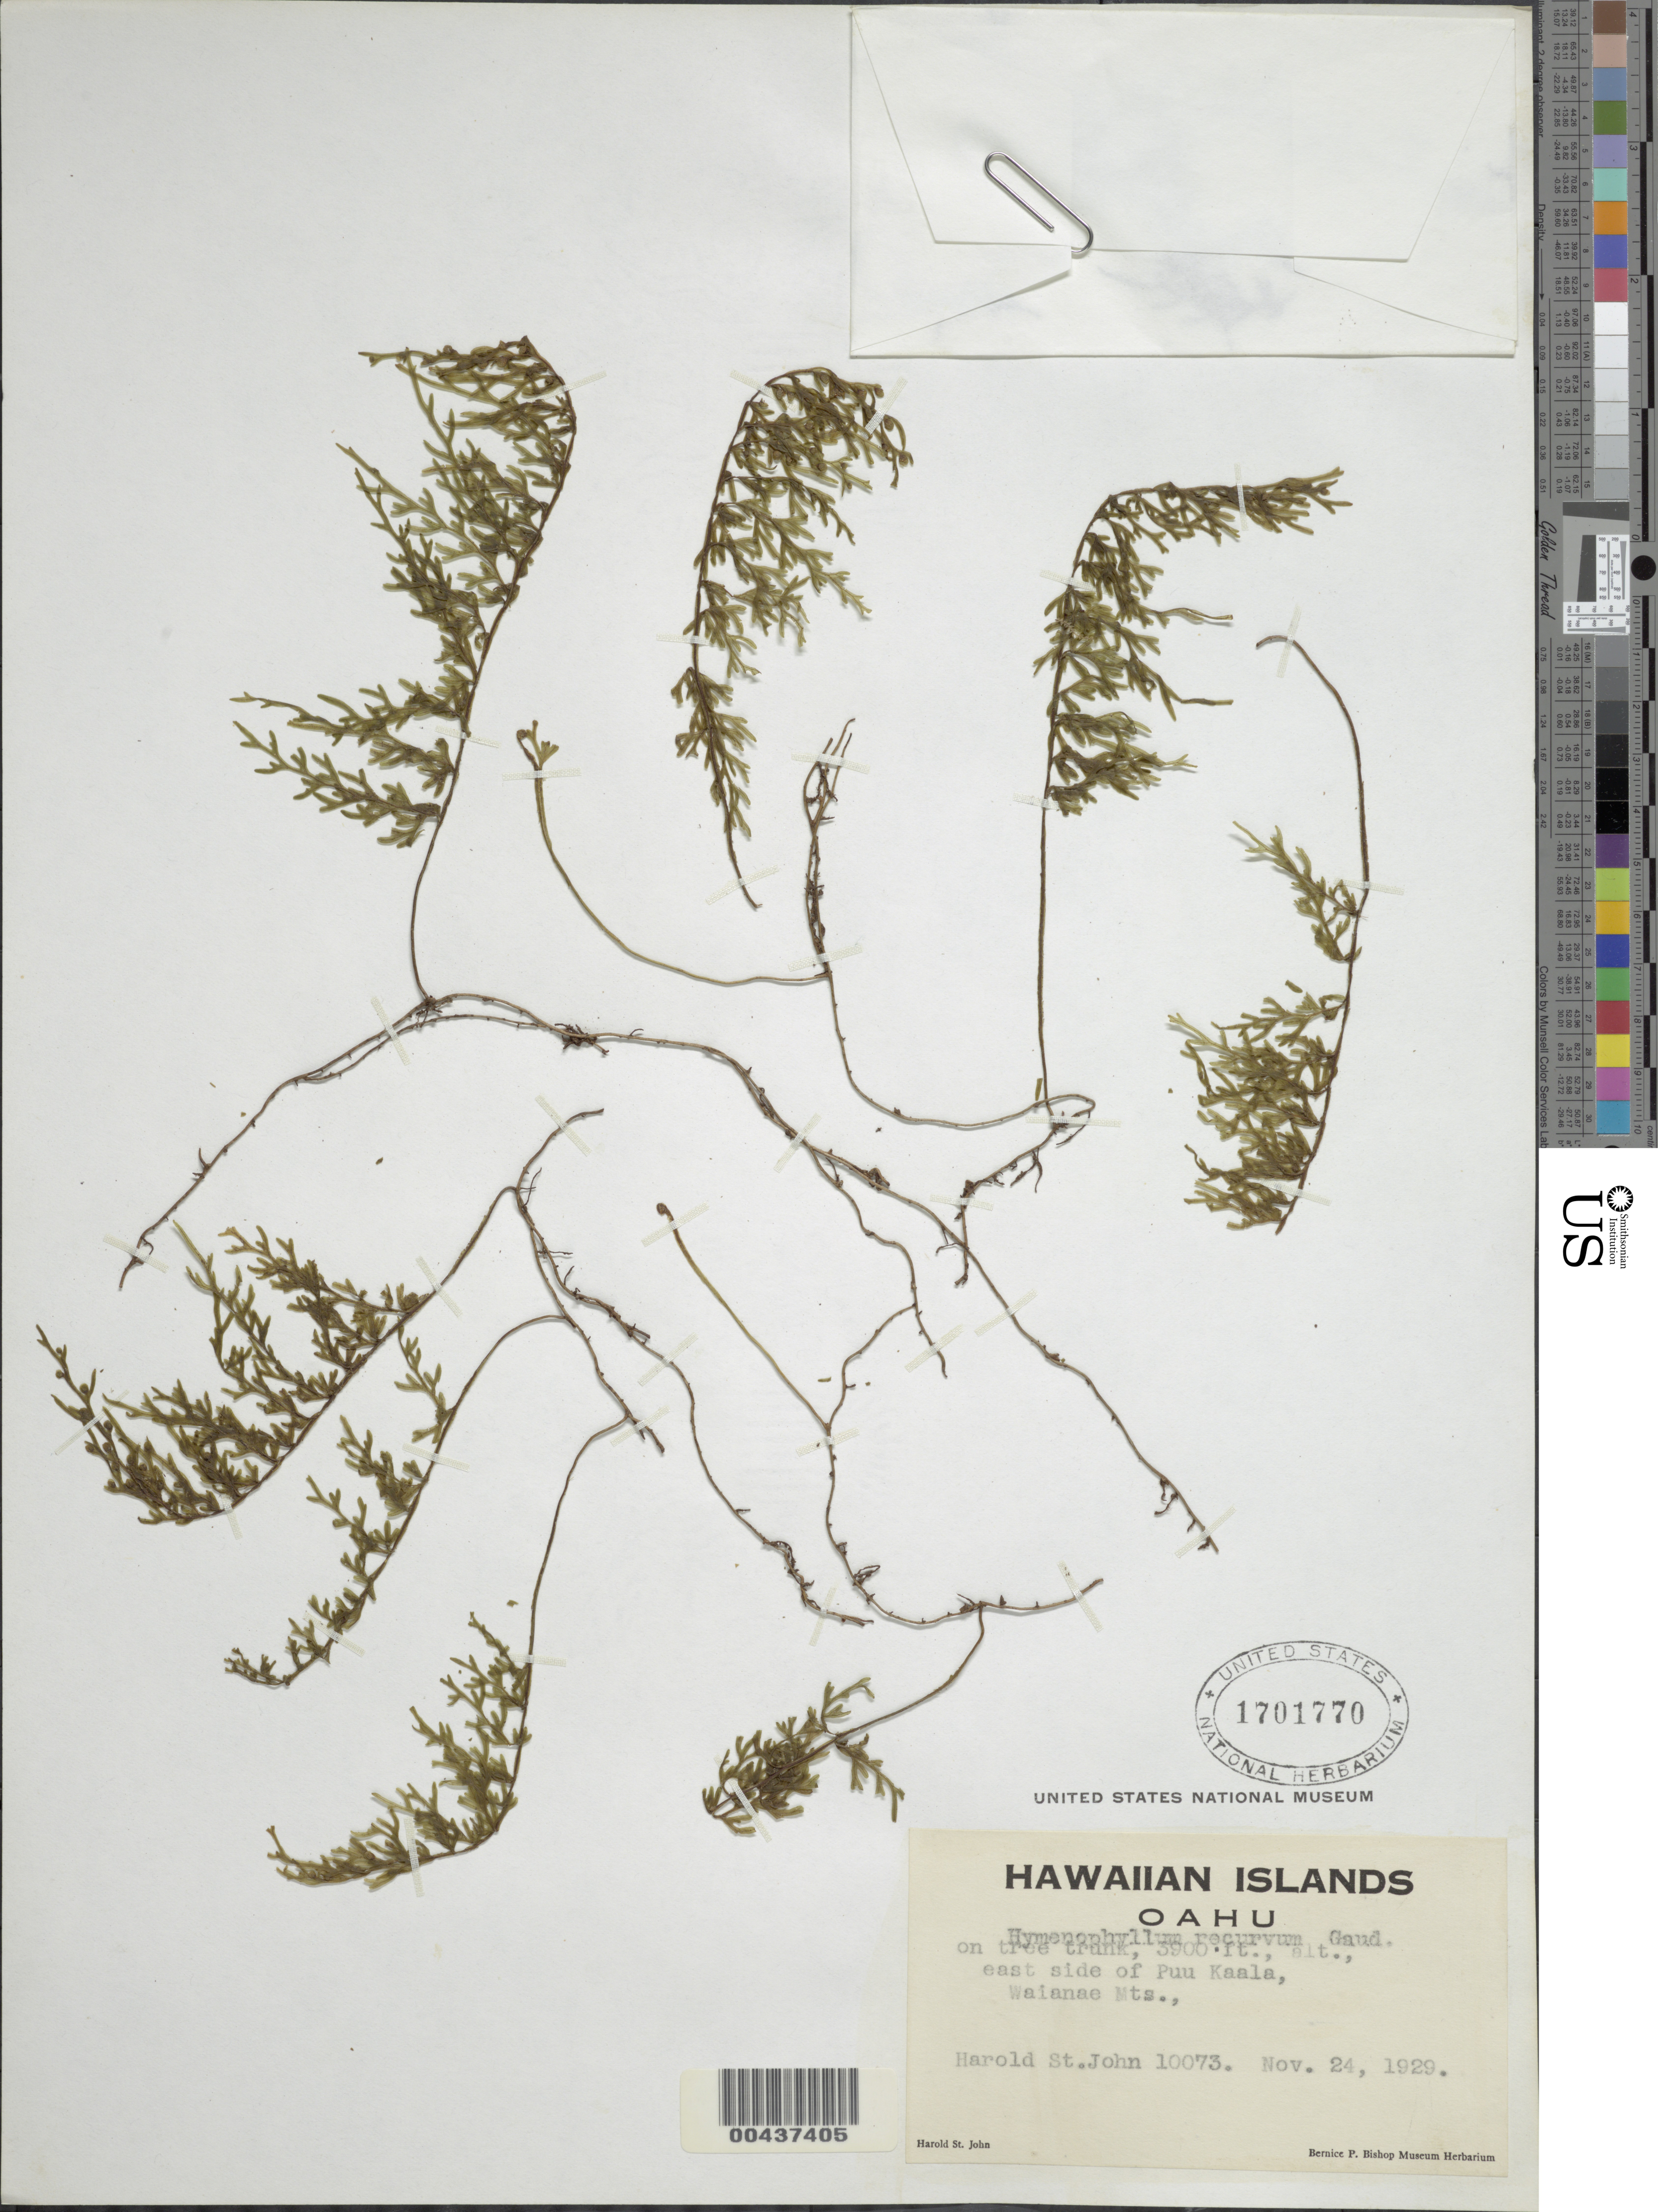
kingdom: Plantae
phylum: Tracheophyta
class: Polypodiopsida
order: Hymenophyllales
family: Hymenophyllaceae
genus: Hymenophyllum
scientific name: Hymenophyllum recurvum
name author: Gaudich.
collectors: H. St. John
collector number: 10073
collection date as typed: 24 Nov 1929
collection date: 1929-11-24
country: United States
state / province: Hawaii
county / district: Honolulu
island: Oahu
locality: East side of Puu Kaala, Waianae Mts.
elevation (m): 1219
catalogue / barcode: US 1701770